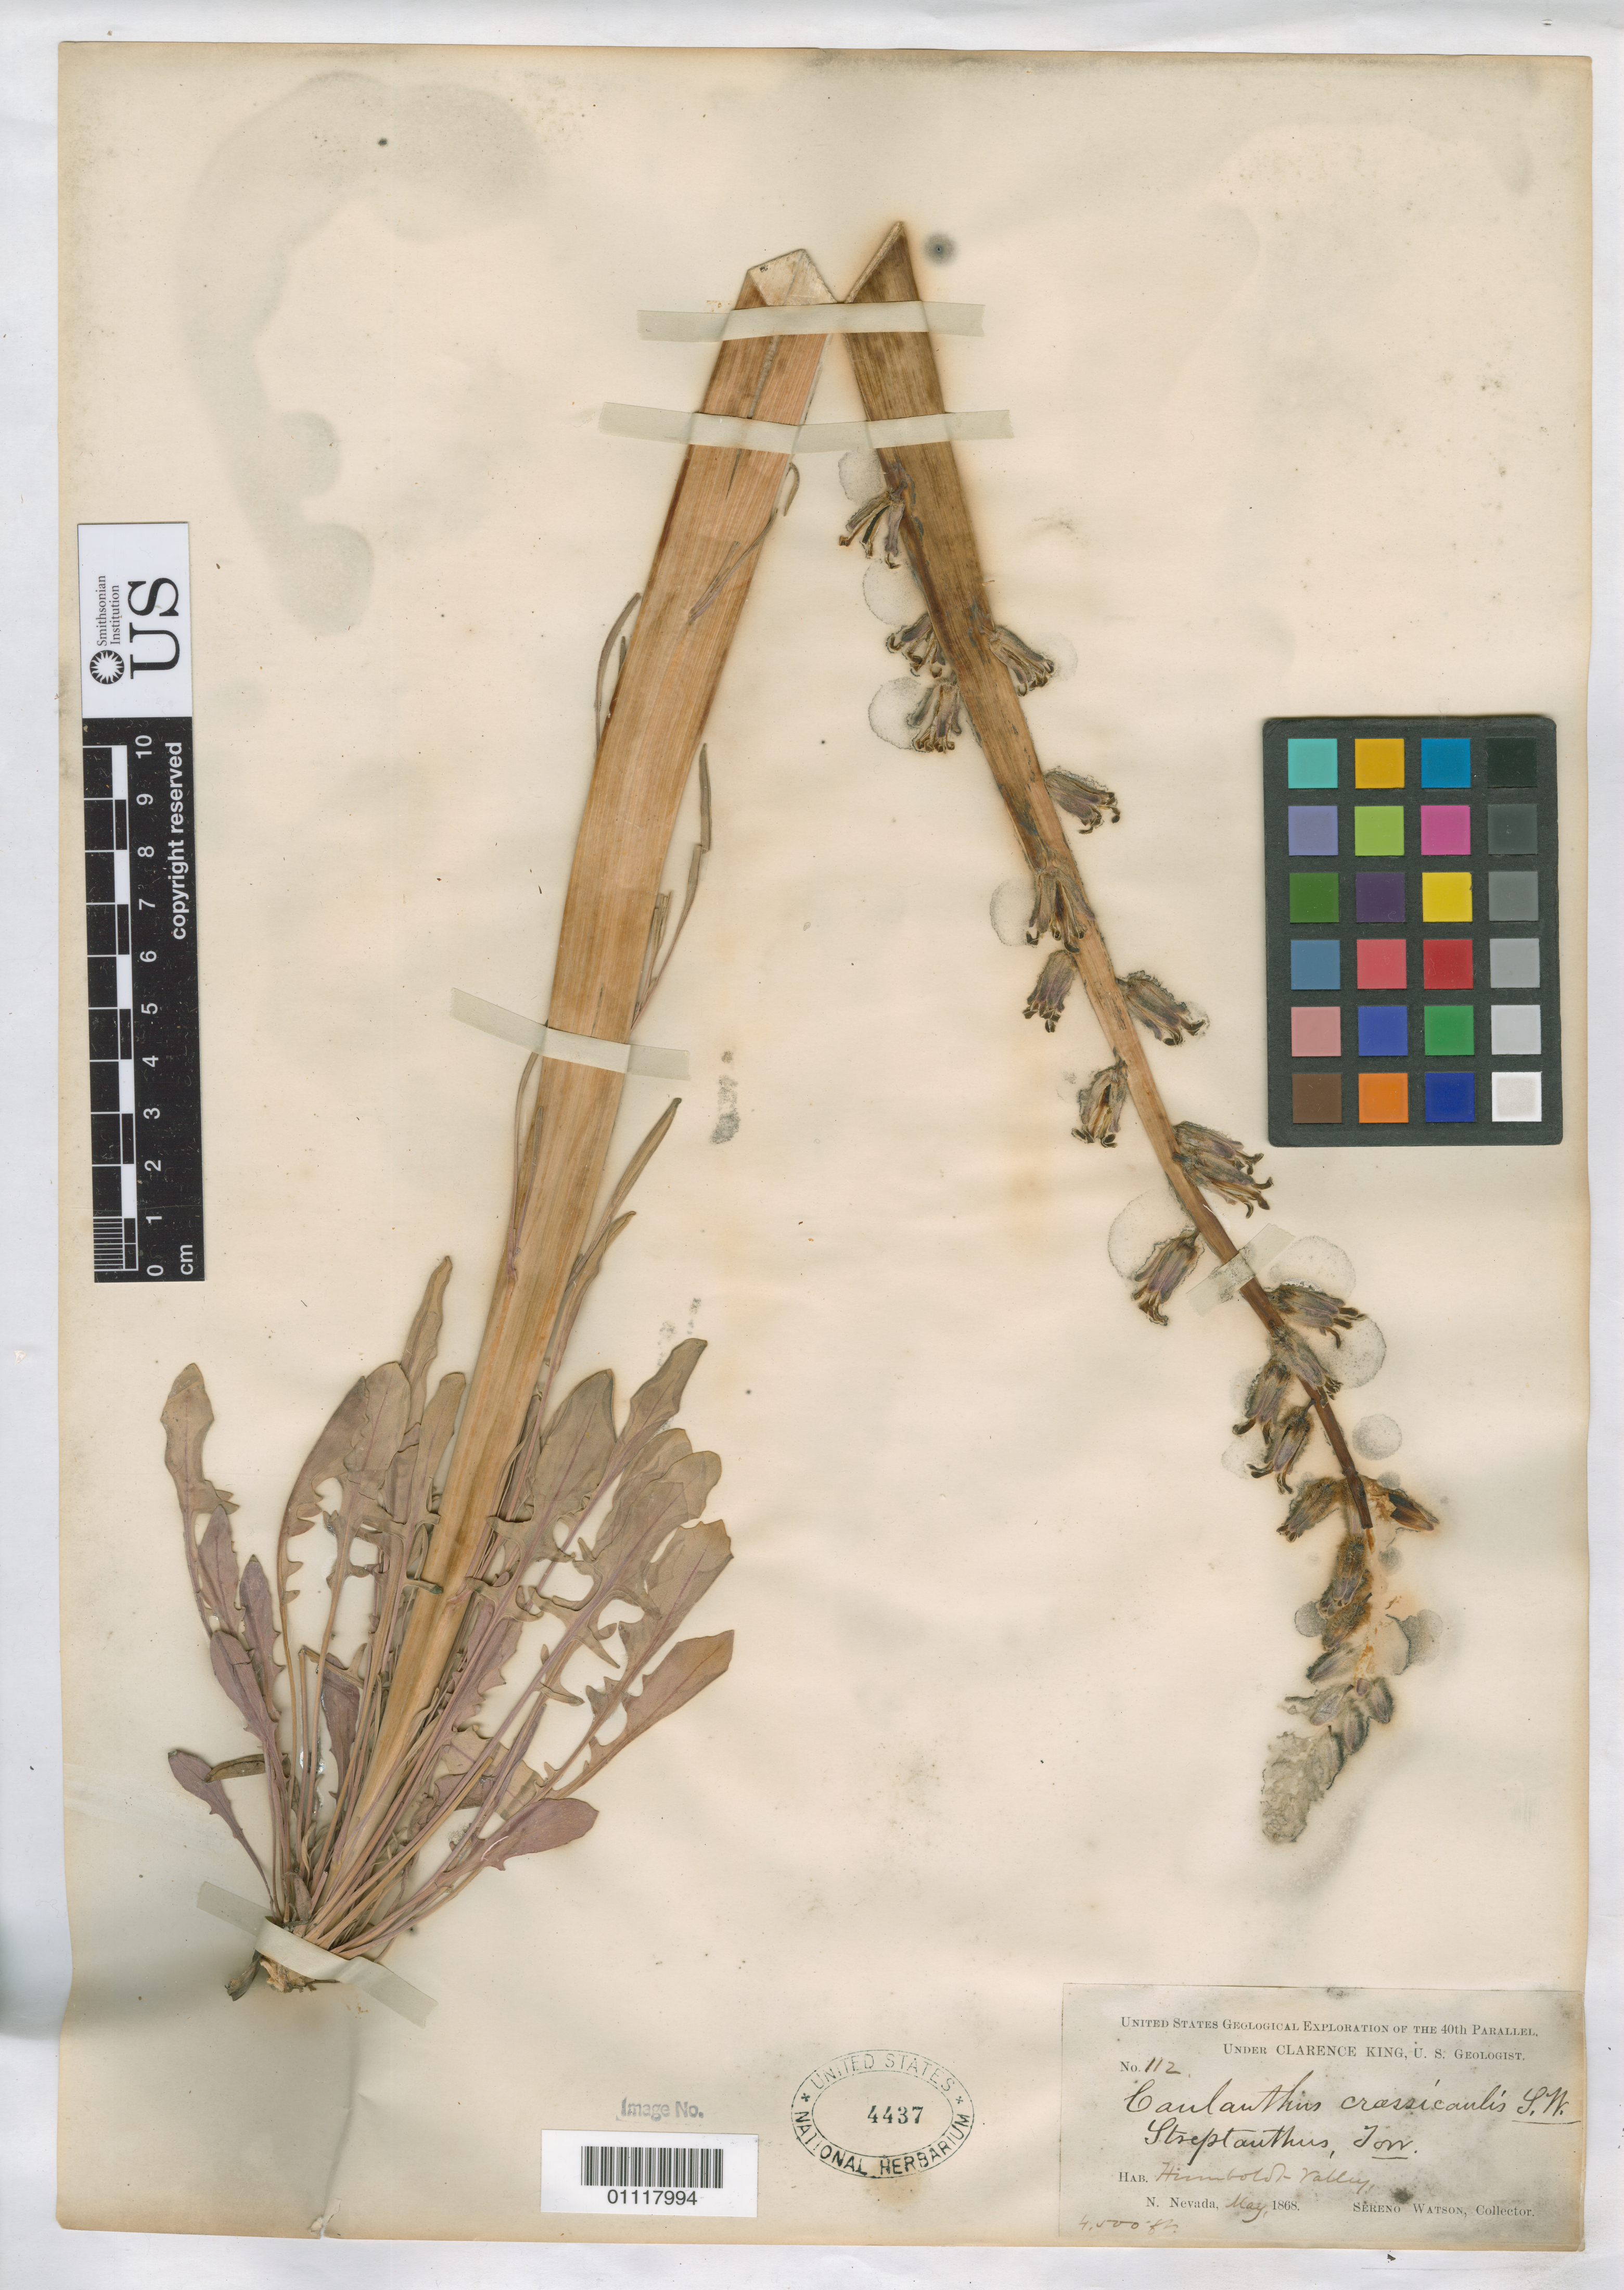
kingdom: Plantae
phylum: Tracheophyta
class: Magnoliopsida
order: Brassicales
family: Brassicaceae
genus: Caulanthus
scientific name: Caulanthus crassicaulis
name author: S. Watson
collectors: C. A. Geyer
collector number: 112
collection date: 1868-05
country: United States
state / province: Nevada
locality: Humboldat Valley, N. Nevada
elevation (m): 1372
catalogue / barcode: US 4437